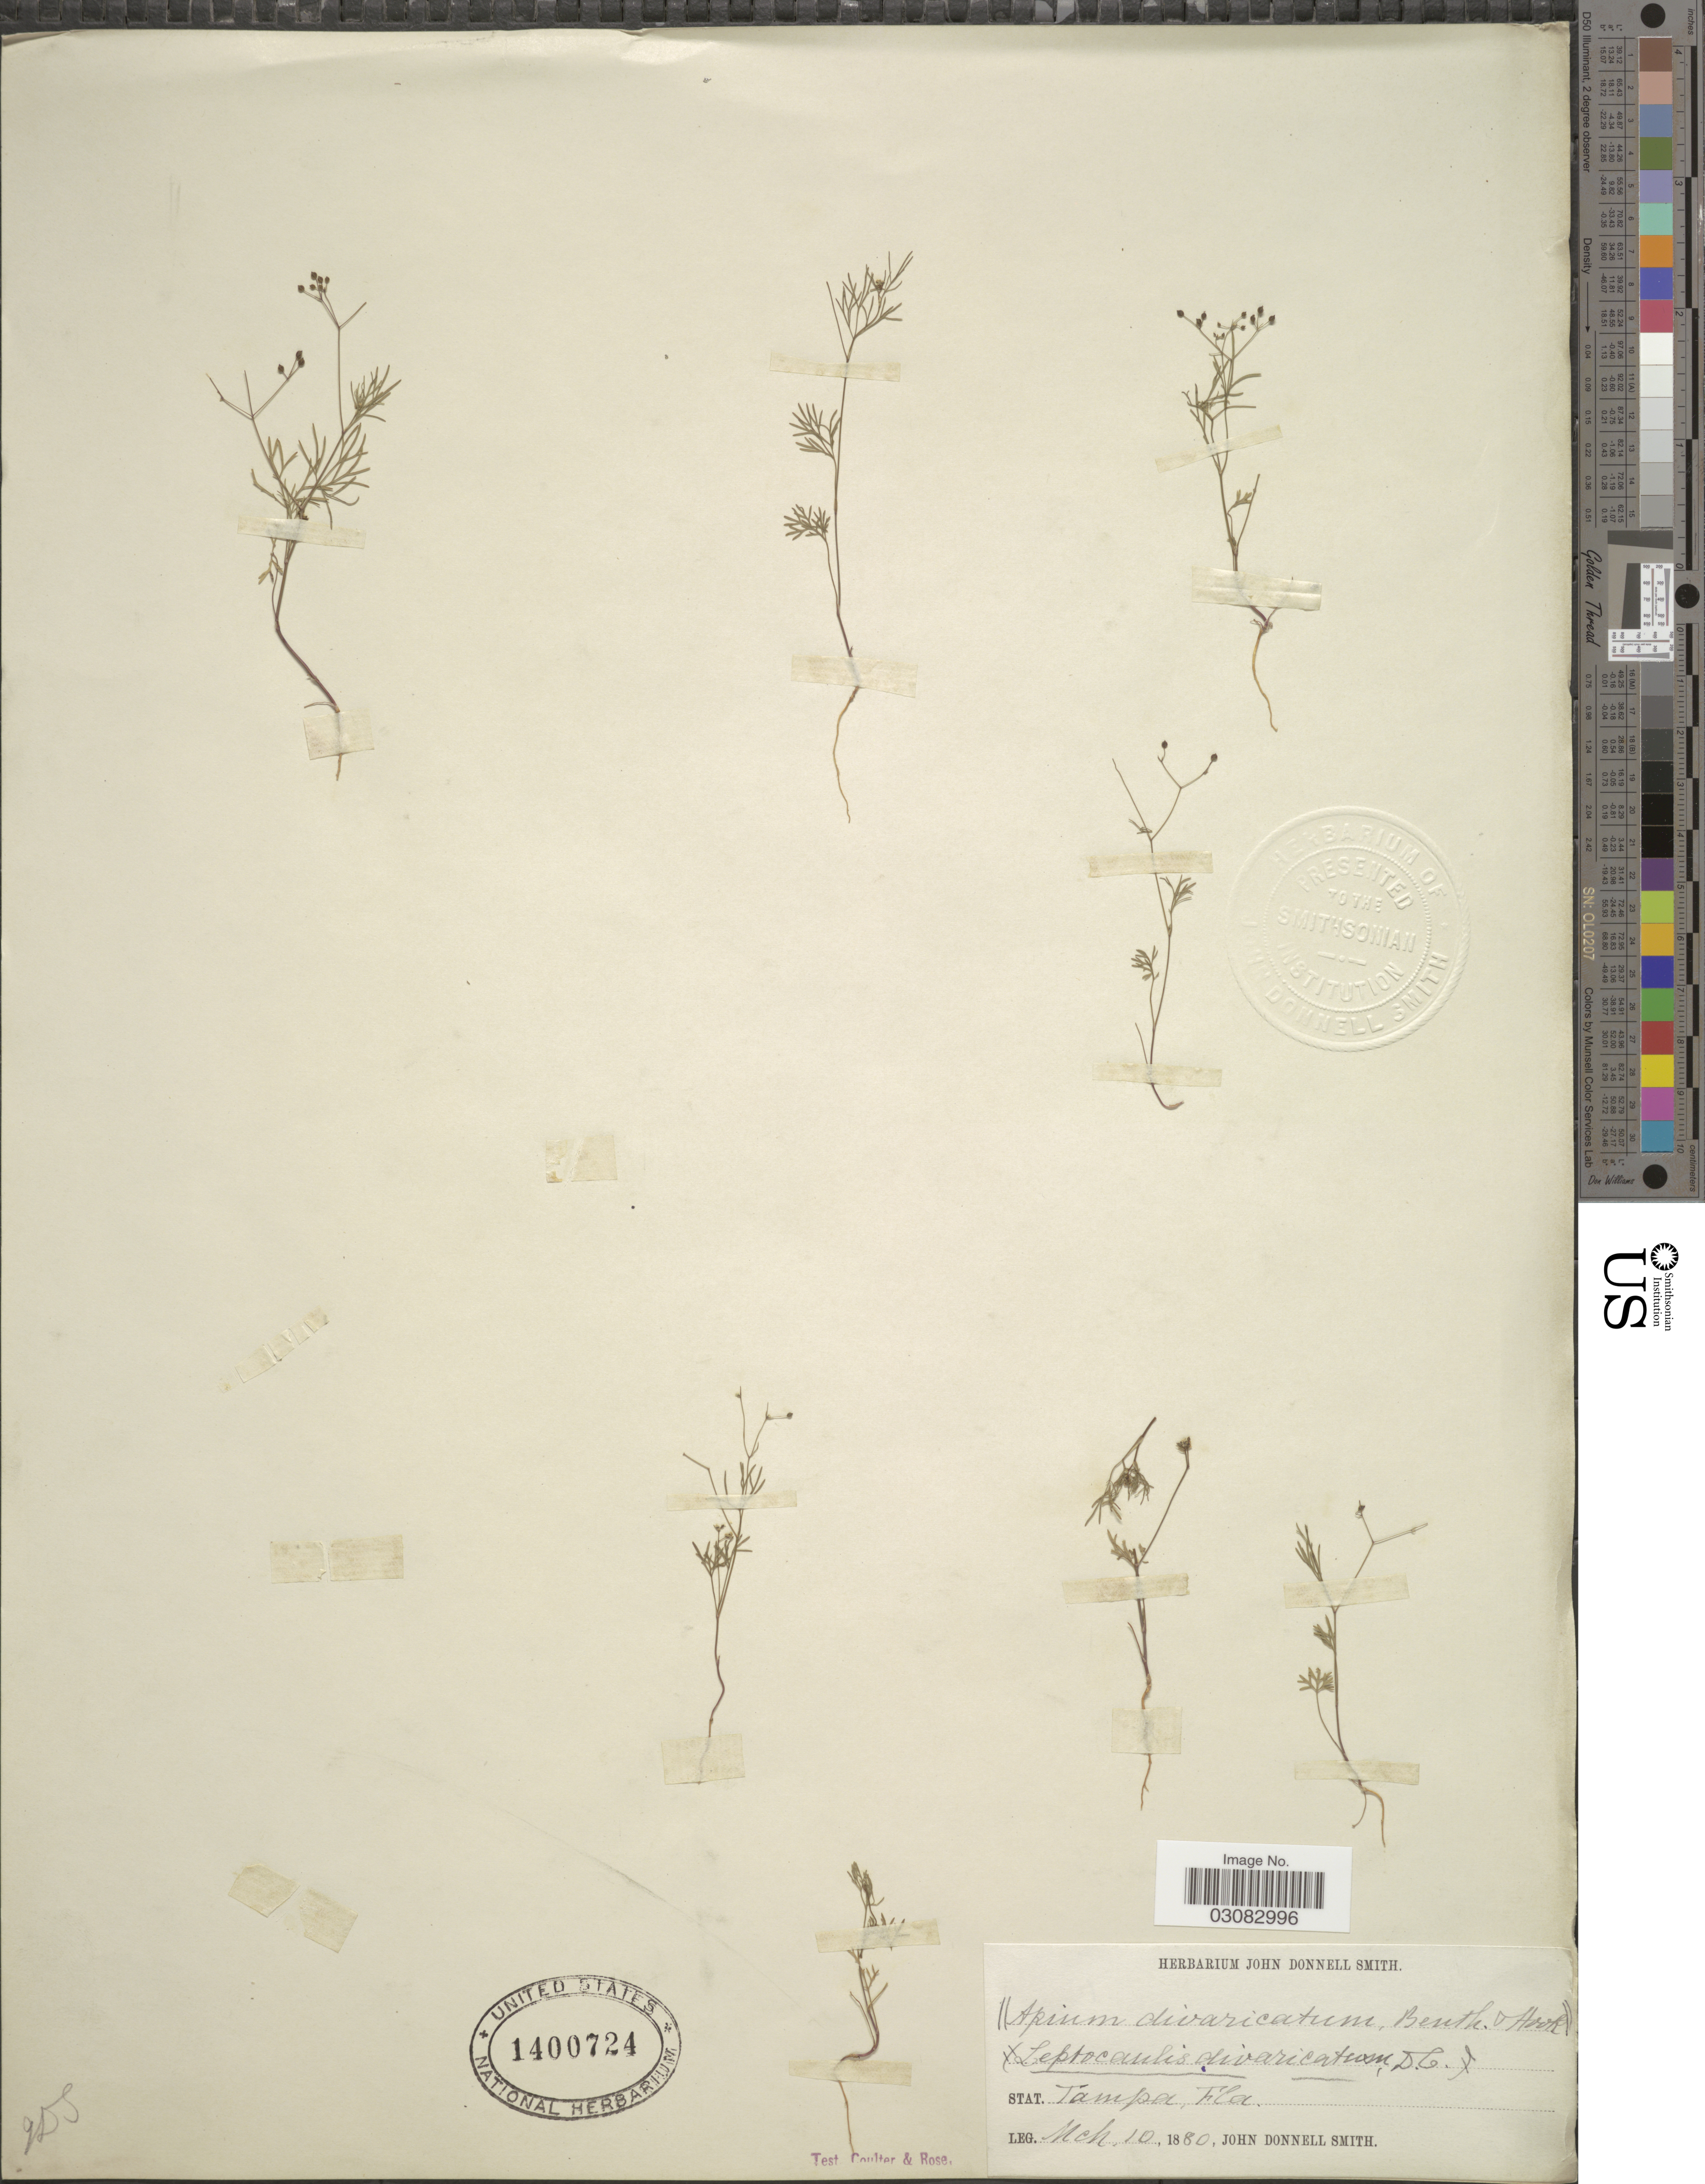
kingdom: Plantae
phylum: Tracheophyta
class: Magnoliopsida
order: Apiales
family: Apiaceae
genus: Spermolepis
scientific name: Spermolepis divaricata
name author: (Walter) Raf.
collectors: J. Donnell Smith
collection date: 1880-03-10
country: United States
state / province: Florida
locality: Tampa.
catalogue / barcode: US 1400724